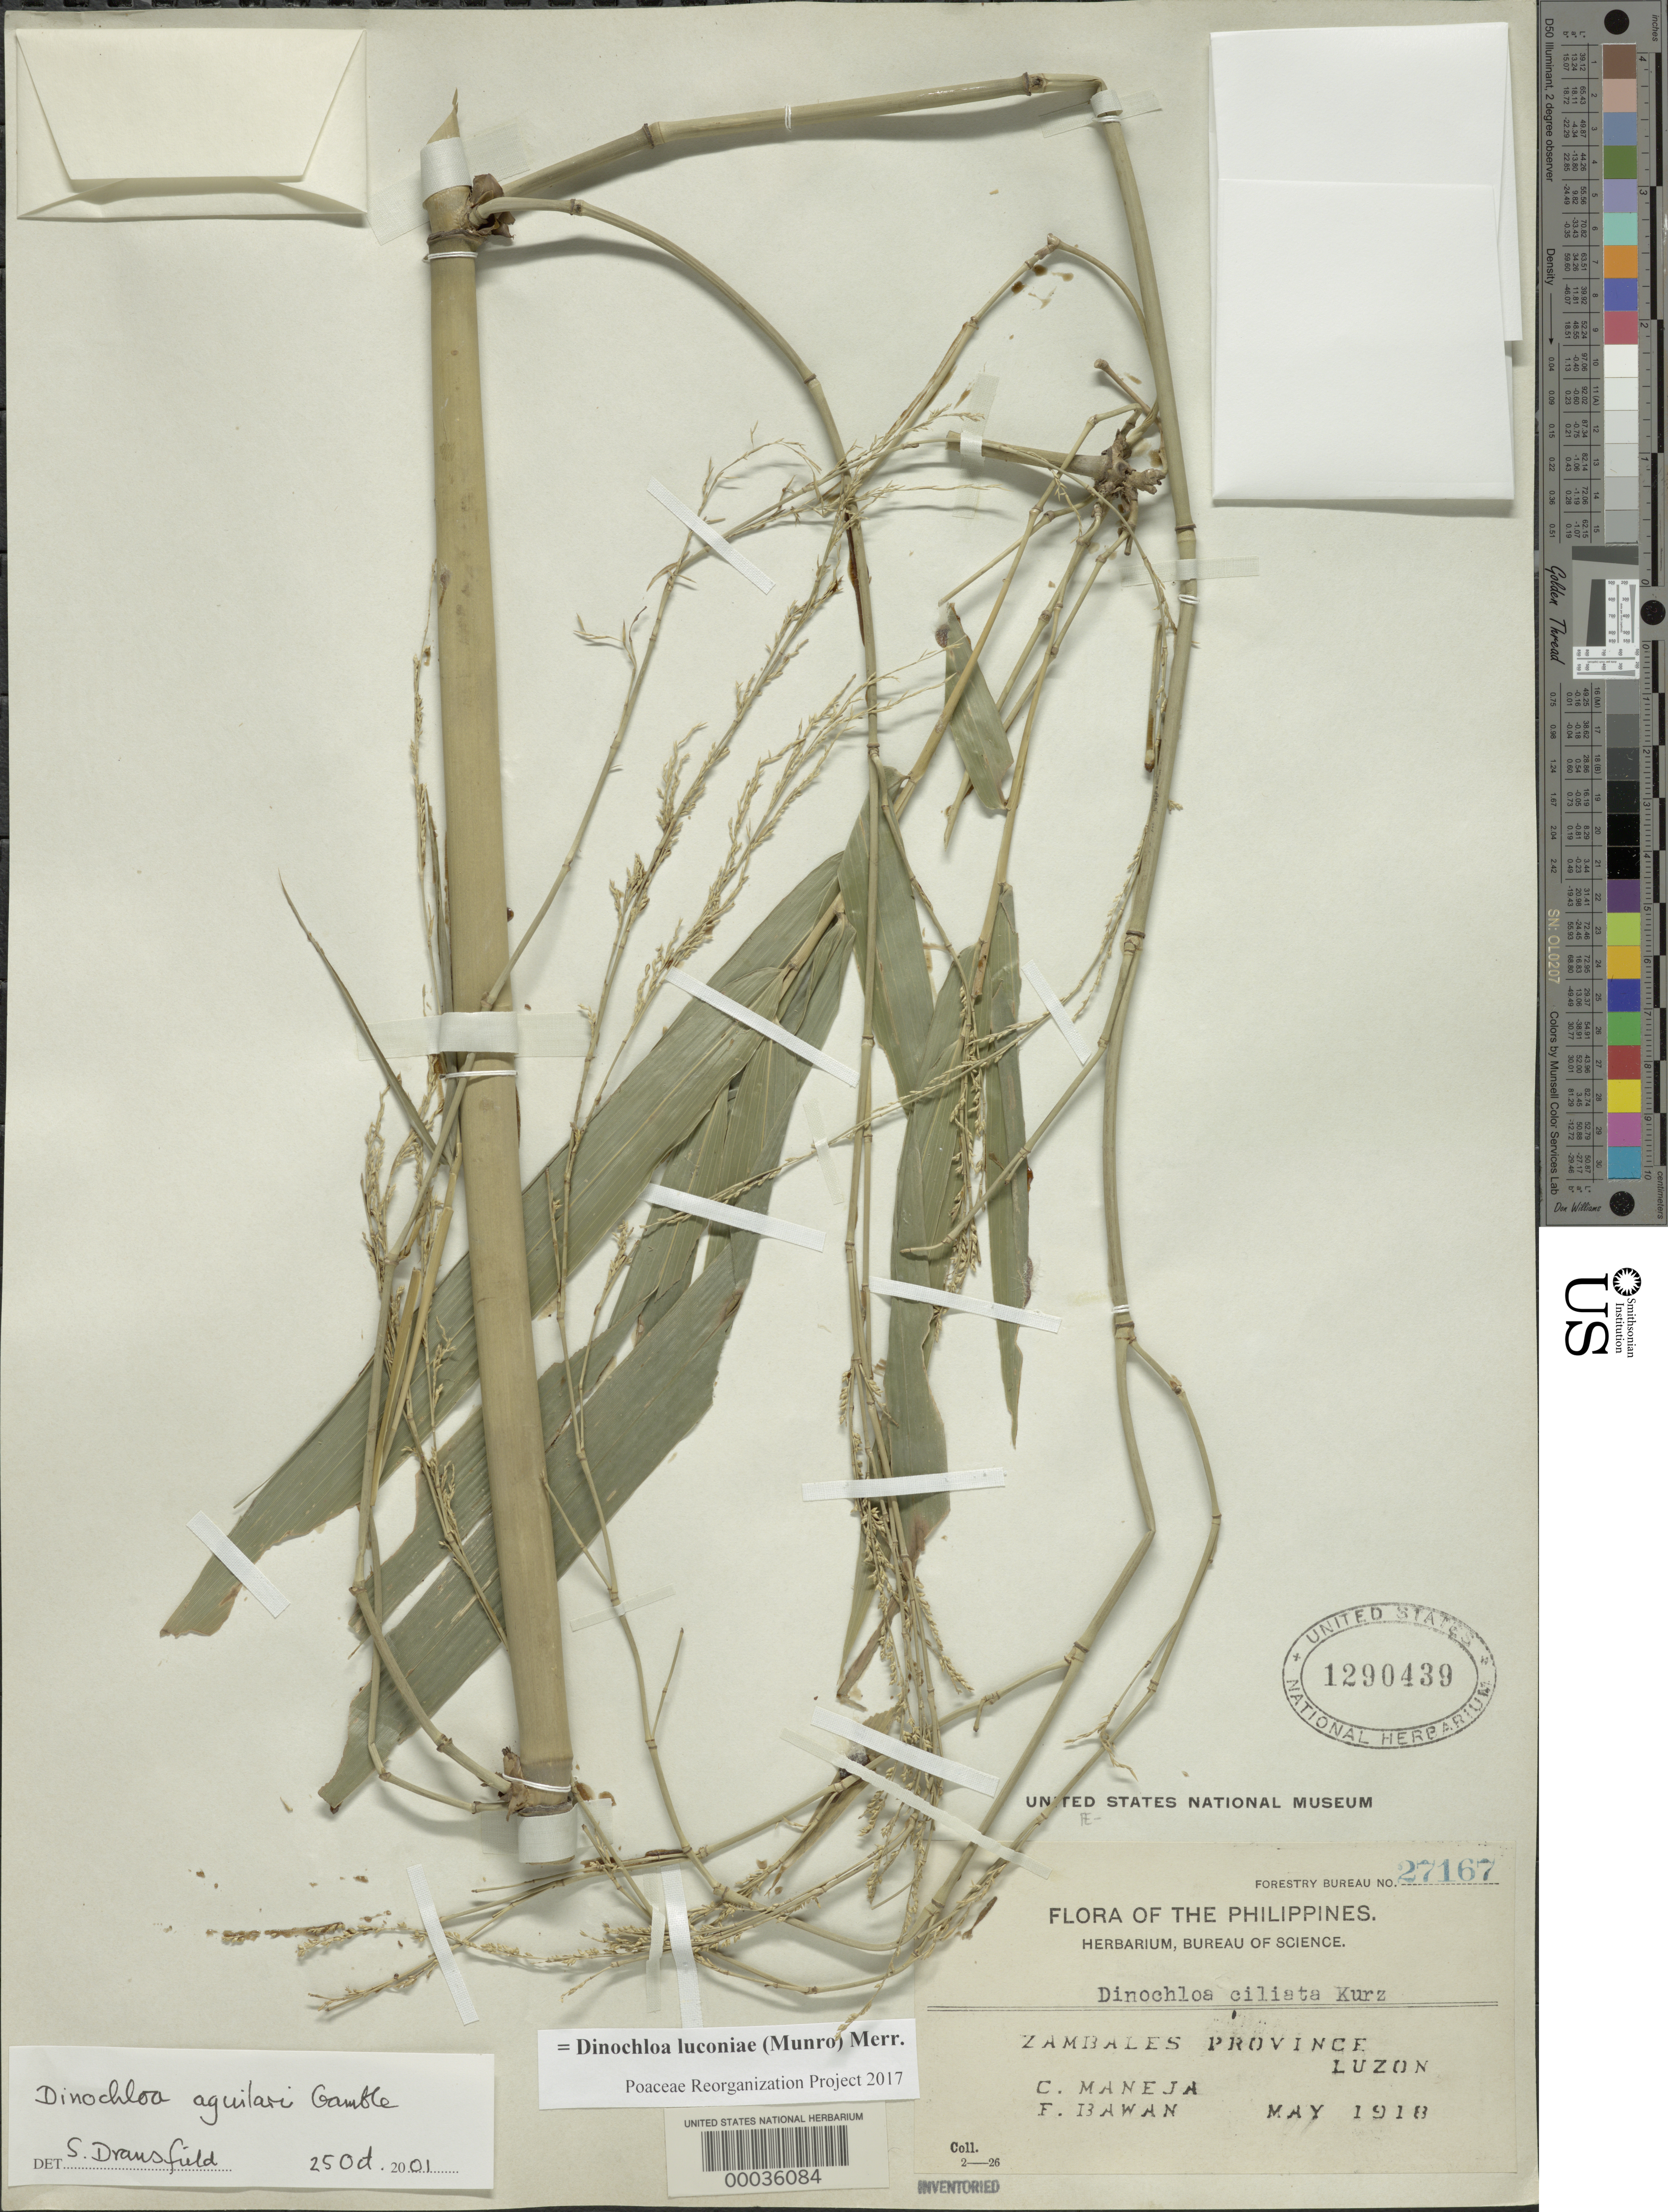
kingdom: Plantae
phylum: Tracheophyta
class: Liliopsida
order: Poales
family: Poaceae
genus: Dinochloa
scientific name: Dinochloa luconiae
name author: (Munro) Merr.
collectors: C. Maneja & F. Bawan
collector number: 27167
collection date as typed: May 1918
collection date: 1918-05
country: Philippines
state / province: Central Luzon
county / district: Zambales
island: Luzon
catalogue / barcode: US 1290439